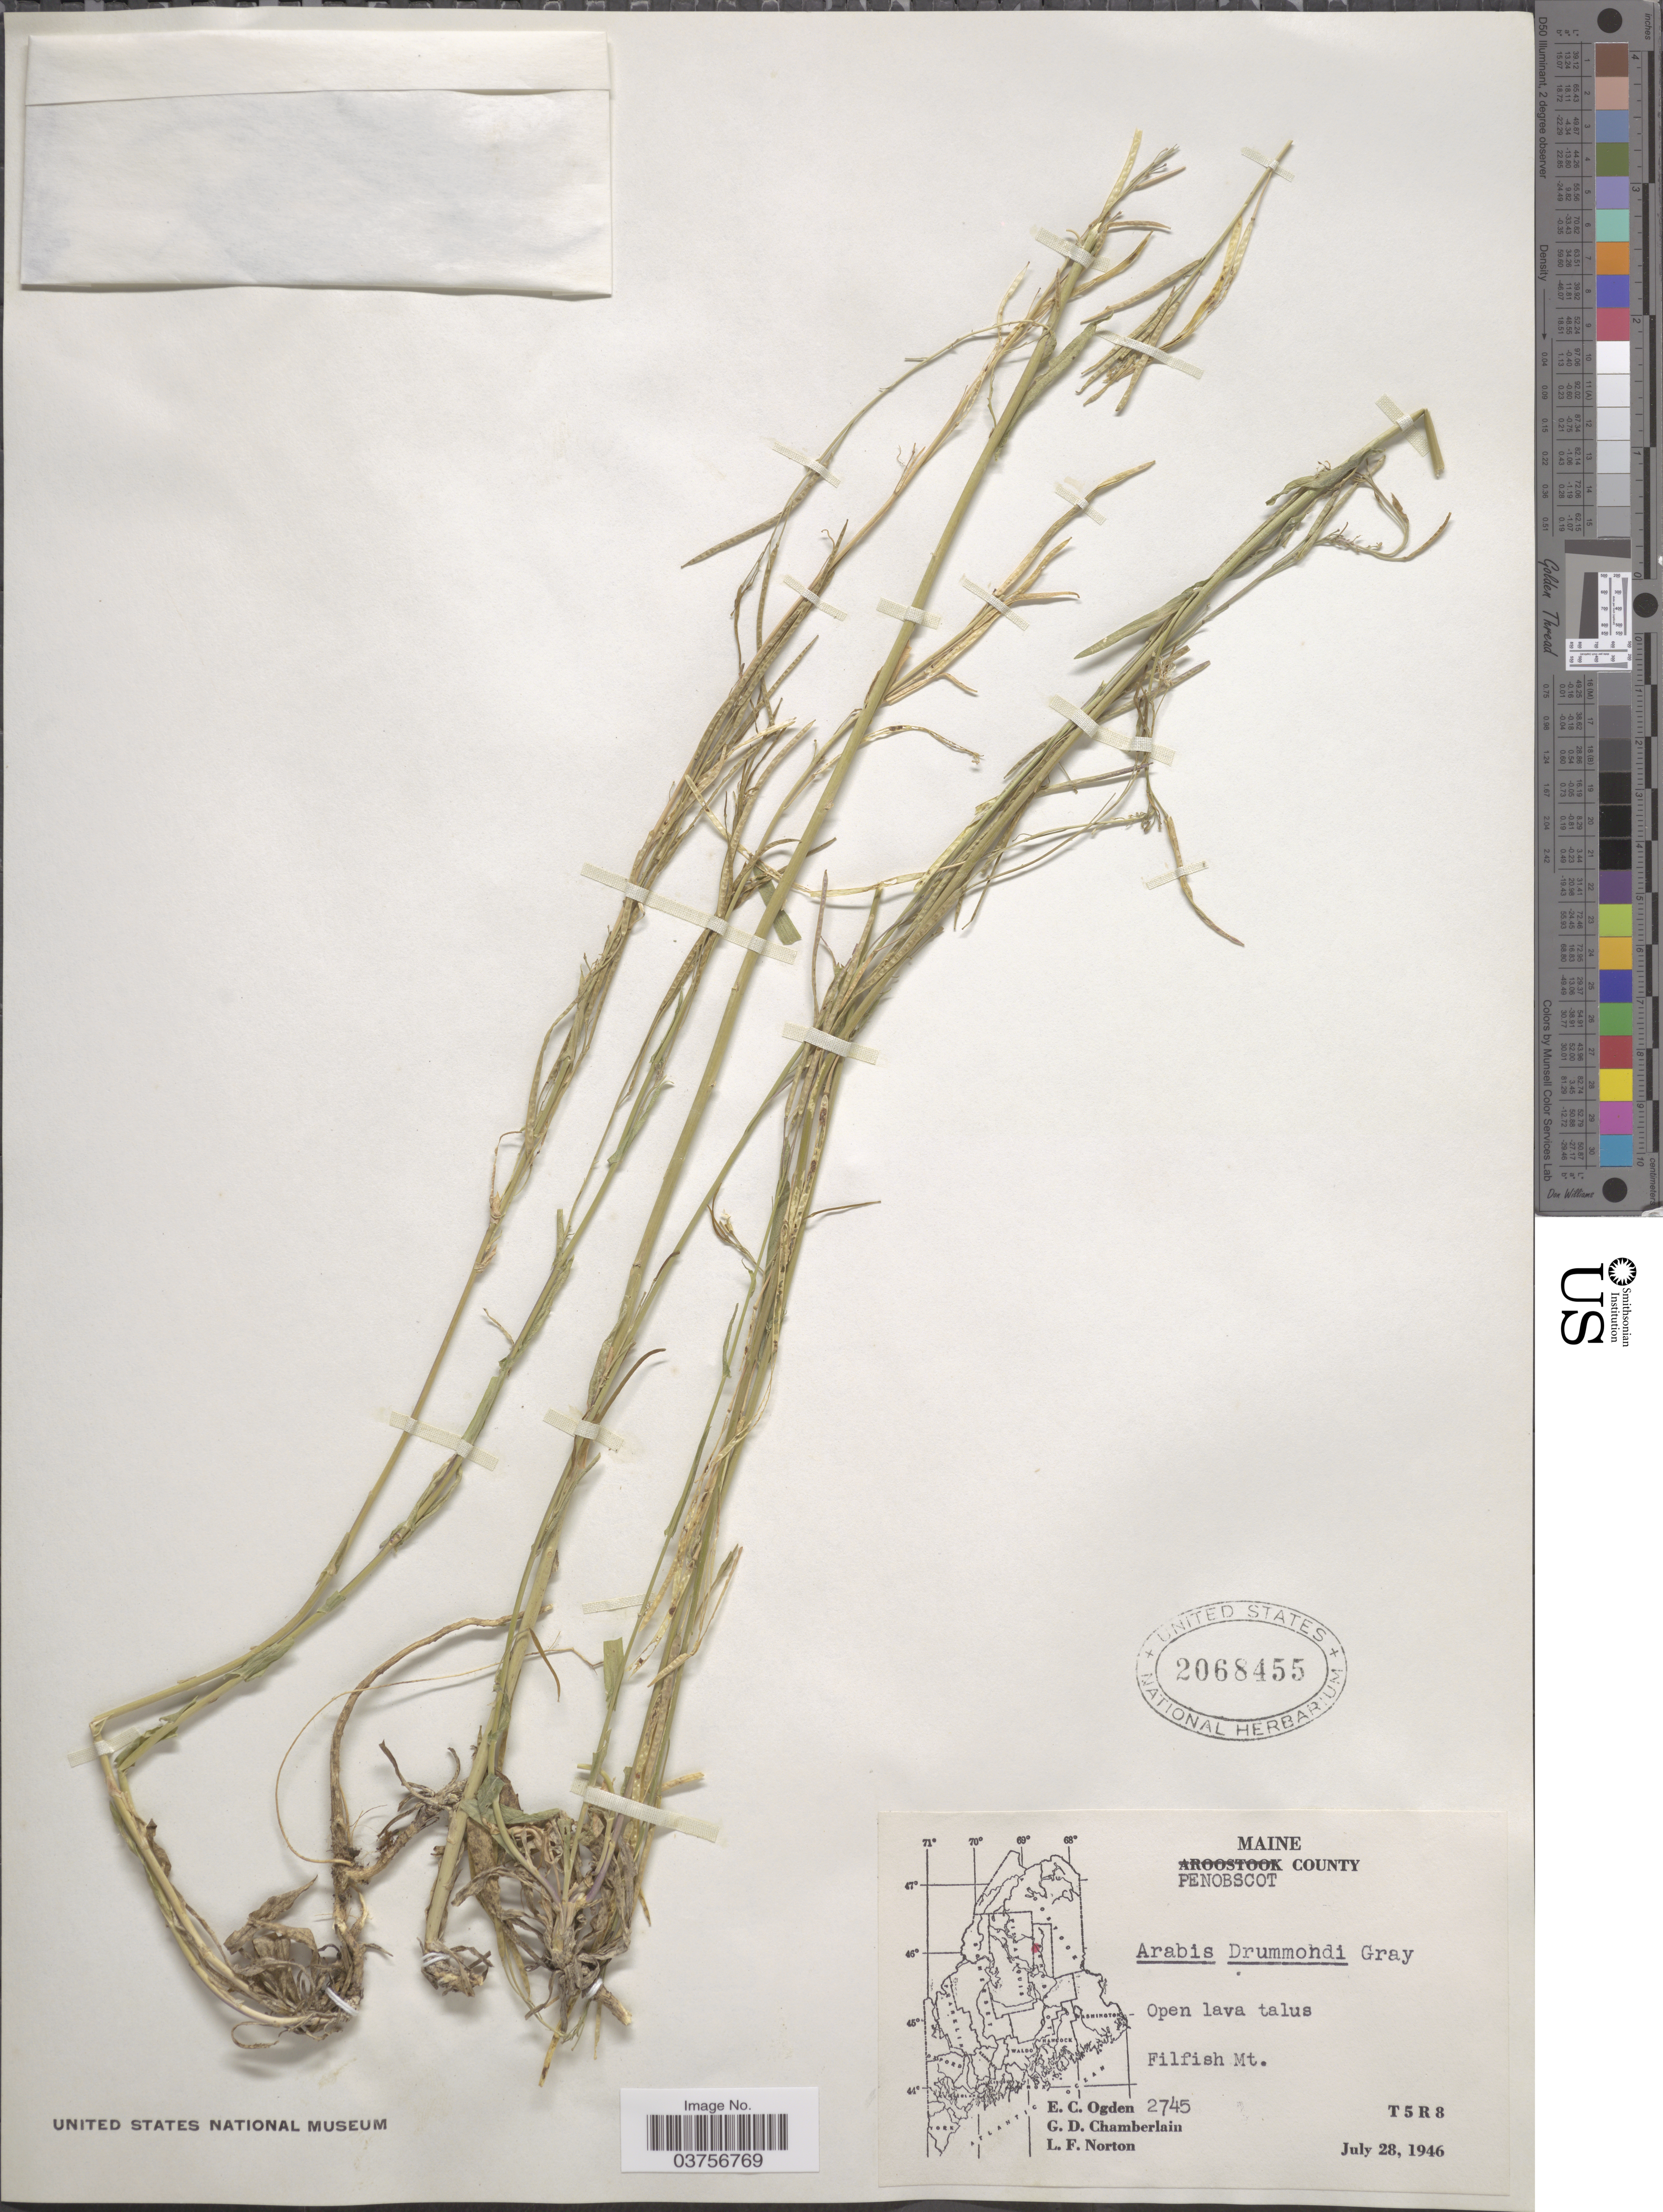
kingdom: Plantae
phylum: Tracheophyta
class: Magnoliopsida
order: Brassicales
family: Brassicaceae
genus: Arabis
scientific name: Arabis drummondii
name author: A. Gray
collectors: E. Ogden, G. D. Chamberlain & L. Norton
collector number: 2745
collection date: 1946-07-28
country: United States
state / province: Maine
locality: Penobscot County. Filfish Mt. T5R8.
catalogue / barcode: US 2068455